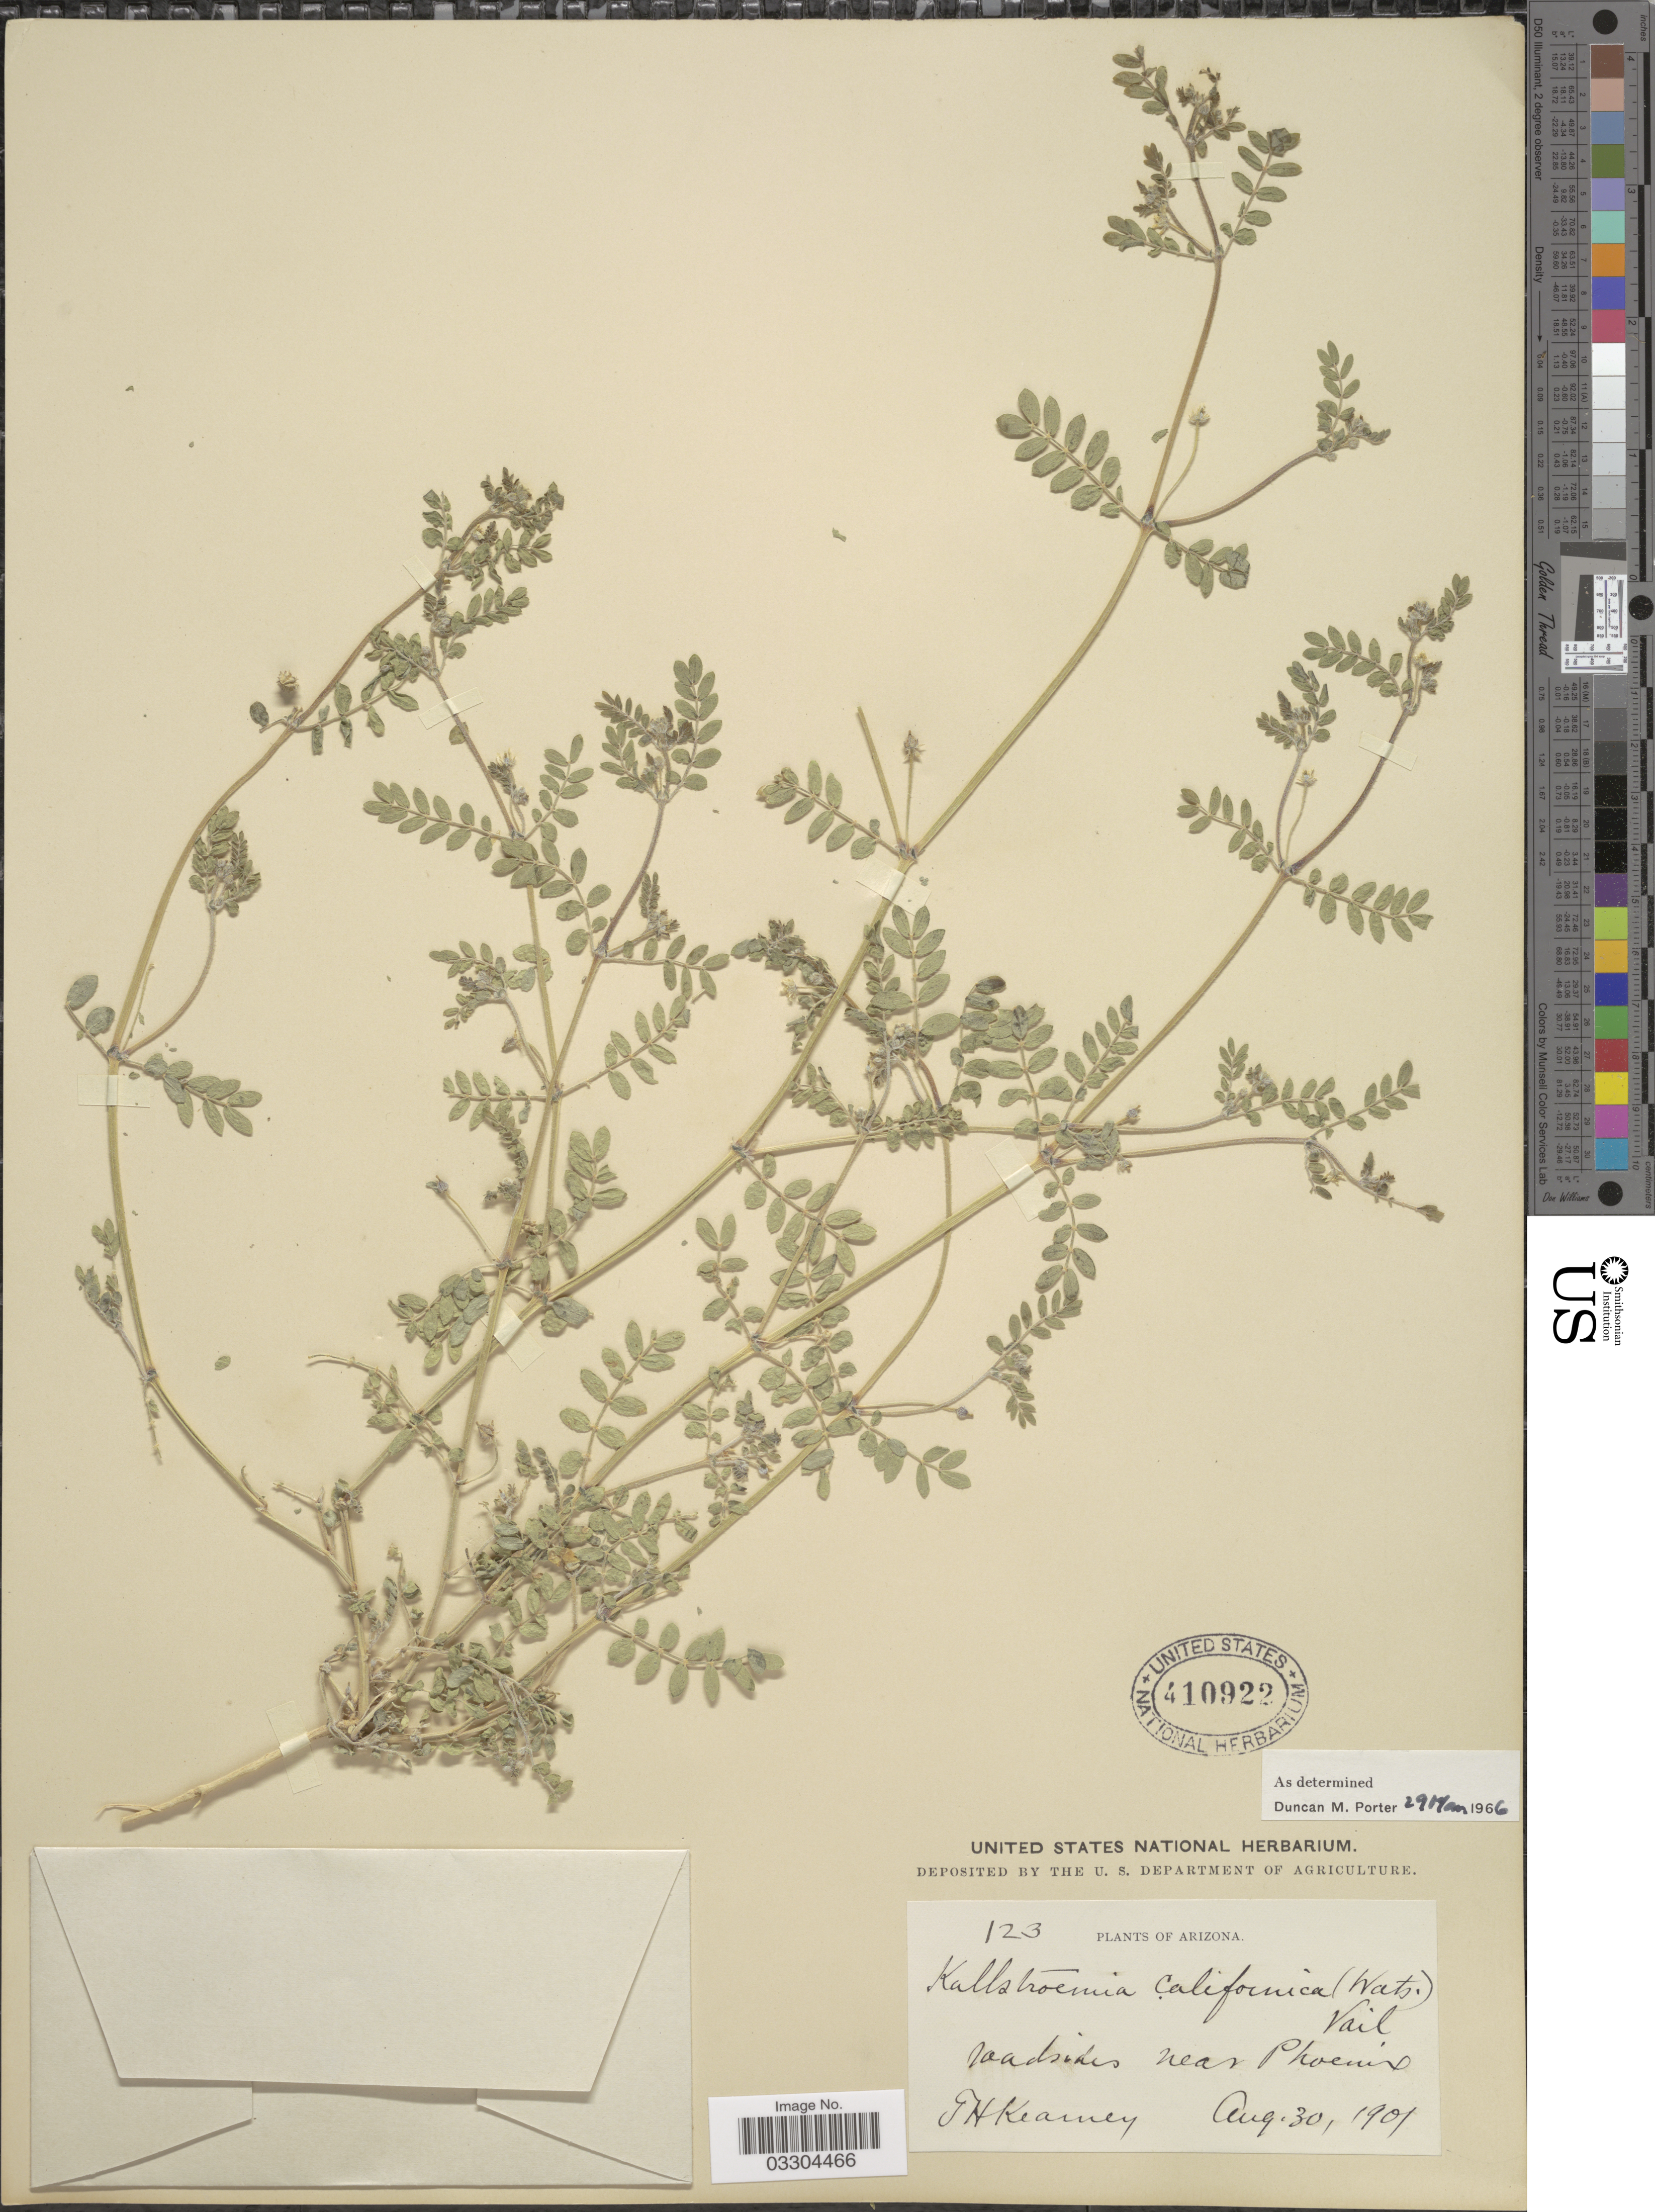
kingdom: Plantae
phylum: Tracheophyta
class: Magnoliopsida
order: Zygophyllales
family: Zygophyllaceae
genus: Kallstroemia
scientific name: Kallstroemia californica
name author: (S. Watson) Vail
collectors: T. H. Kearney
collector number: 123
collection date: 1901-08-30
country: United States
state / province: Arizona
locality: Roadsides near Phoenix.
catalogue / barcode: US 410922